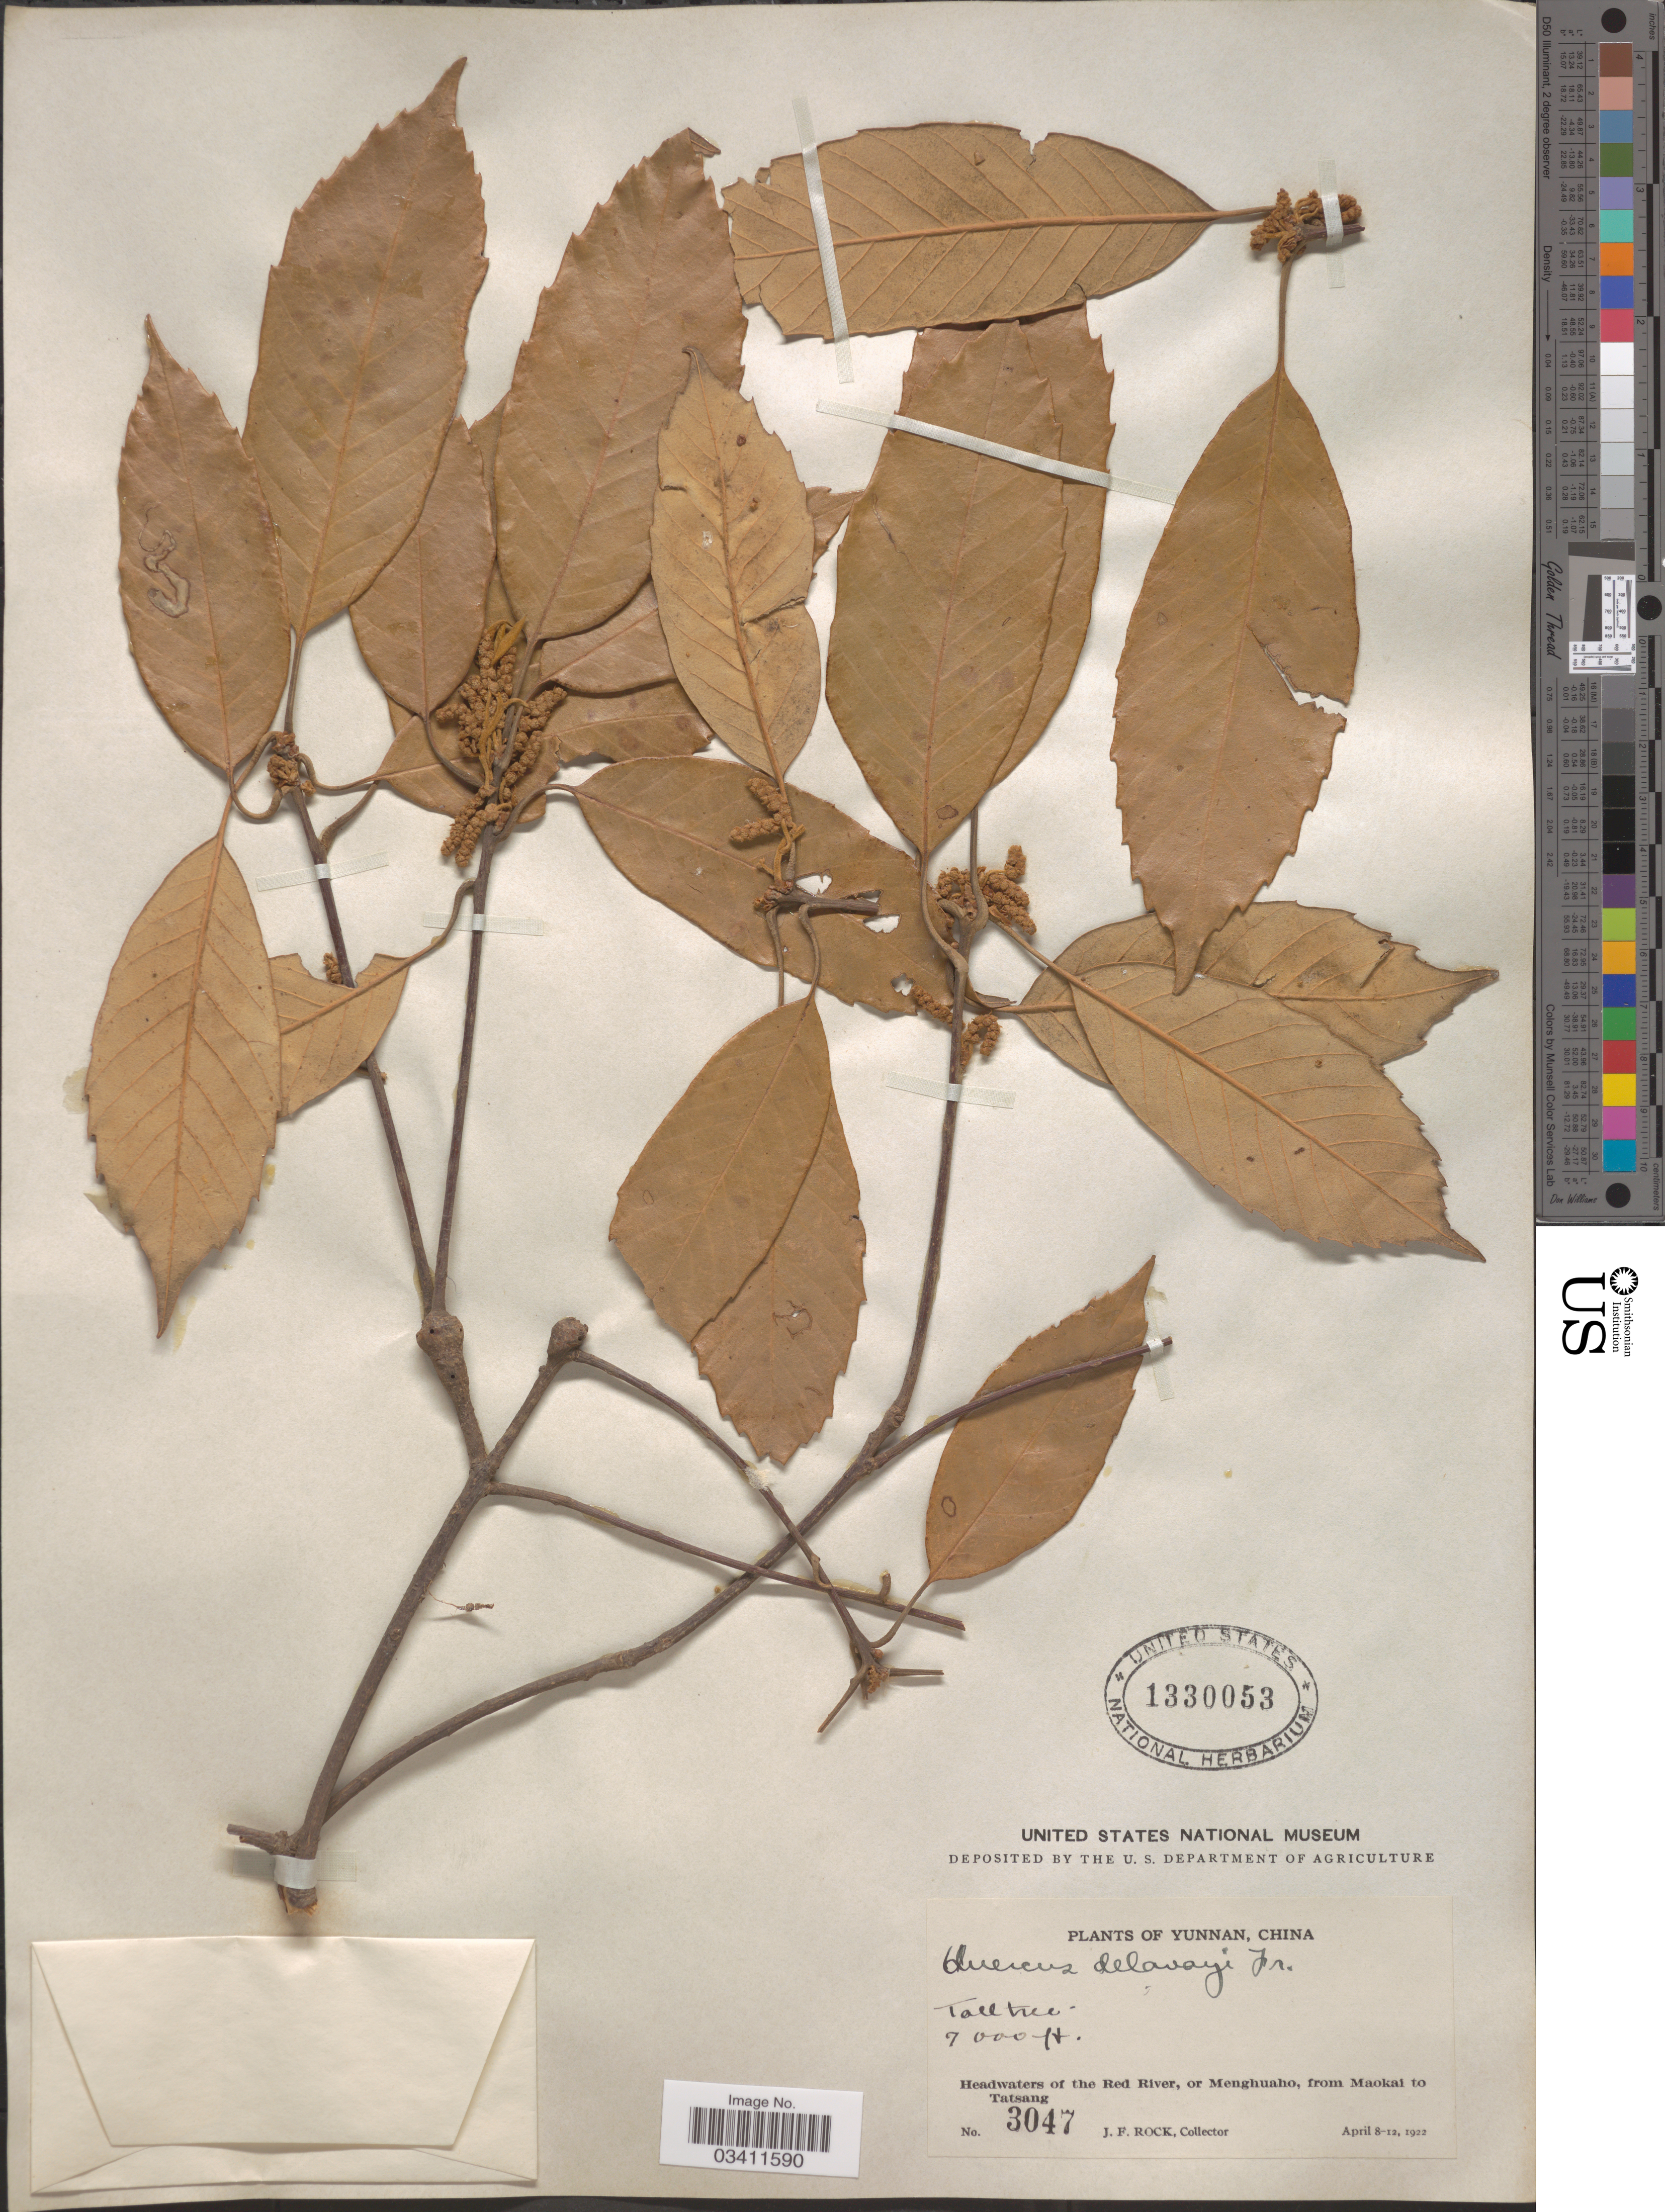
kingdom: Plantae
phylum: Tracheophyta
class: Magnoliopsida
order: Fagales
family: Fagaceae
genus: Quercus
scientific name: Quercus delavayi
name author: Franch.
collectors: J. Rock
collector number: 3047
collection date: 1922-04-08/1922-04-12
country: China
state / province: Yunnan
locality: Headwaters of the Red River, or Menghuaho, from Maokai to Tatsang.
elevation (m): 2134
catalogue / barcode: US 1330053